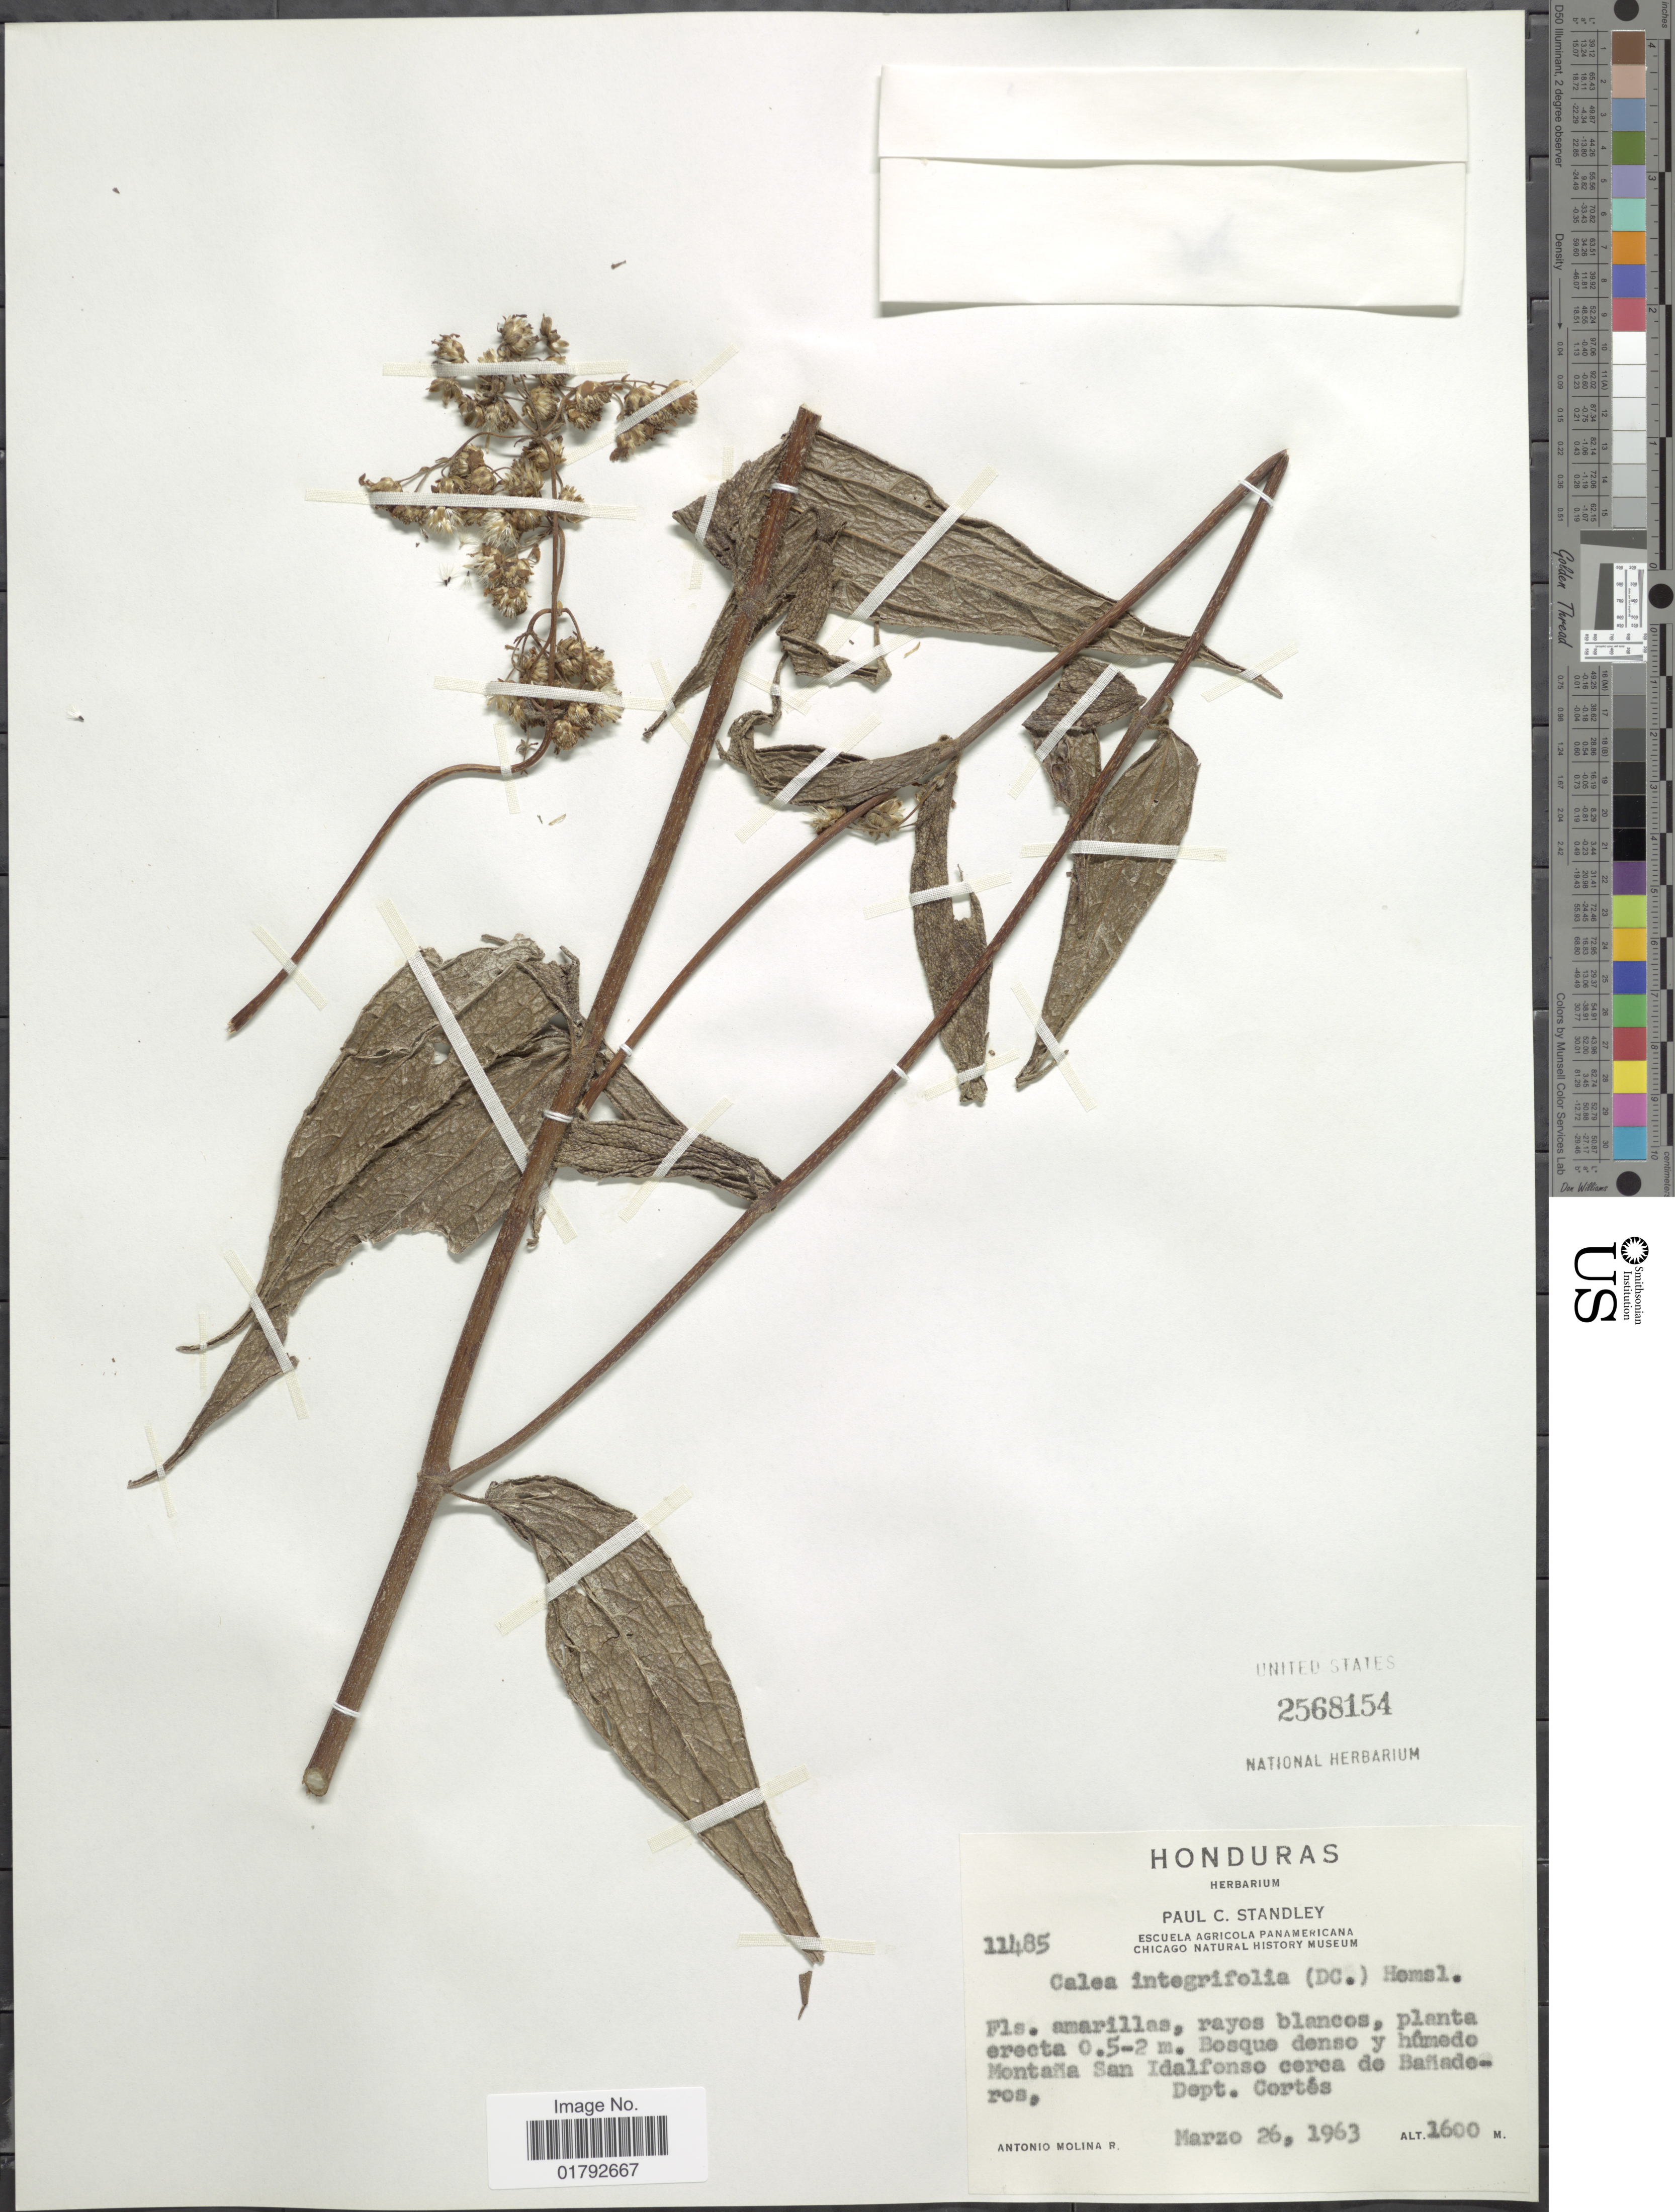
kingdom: Plantae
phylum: Tracheophyta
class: Magnoliopsida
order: Asterales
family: Asteraceae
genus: Alloispermum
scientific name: Alloispermum integrifolium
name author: (DC.) H. Rob.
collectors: A. Molina R.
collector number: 11485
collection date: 1963-03-26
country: Honduras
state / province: Cortés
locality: Bosque denso y humedo Montana San Idalfonso cerca de Bafiaders, Dept. Cortes.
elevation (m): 1600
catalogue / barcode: US 2568154